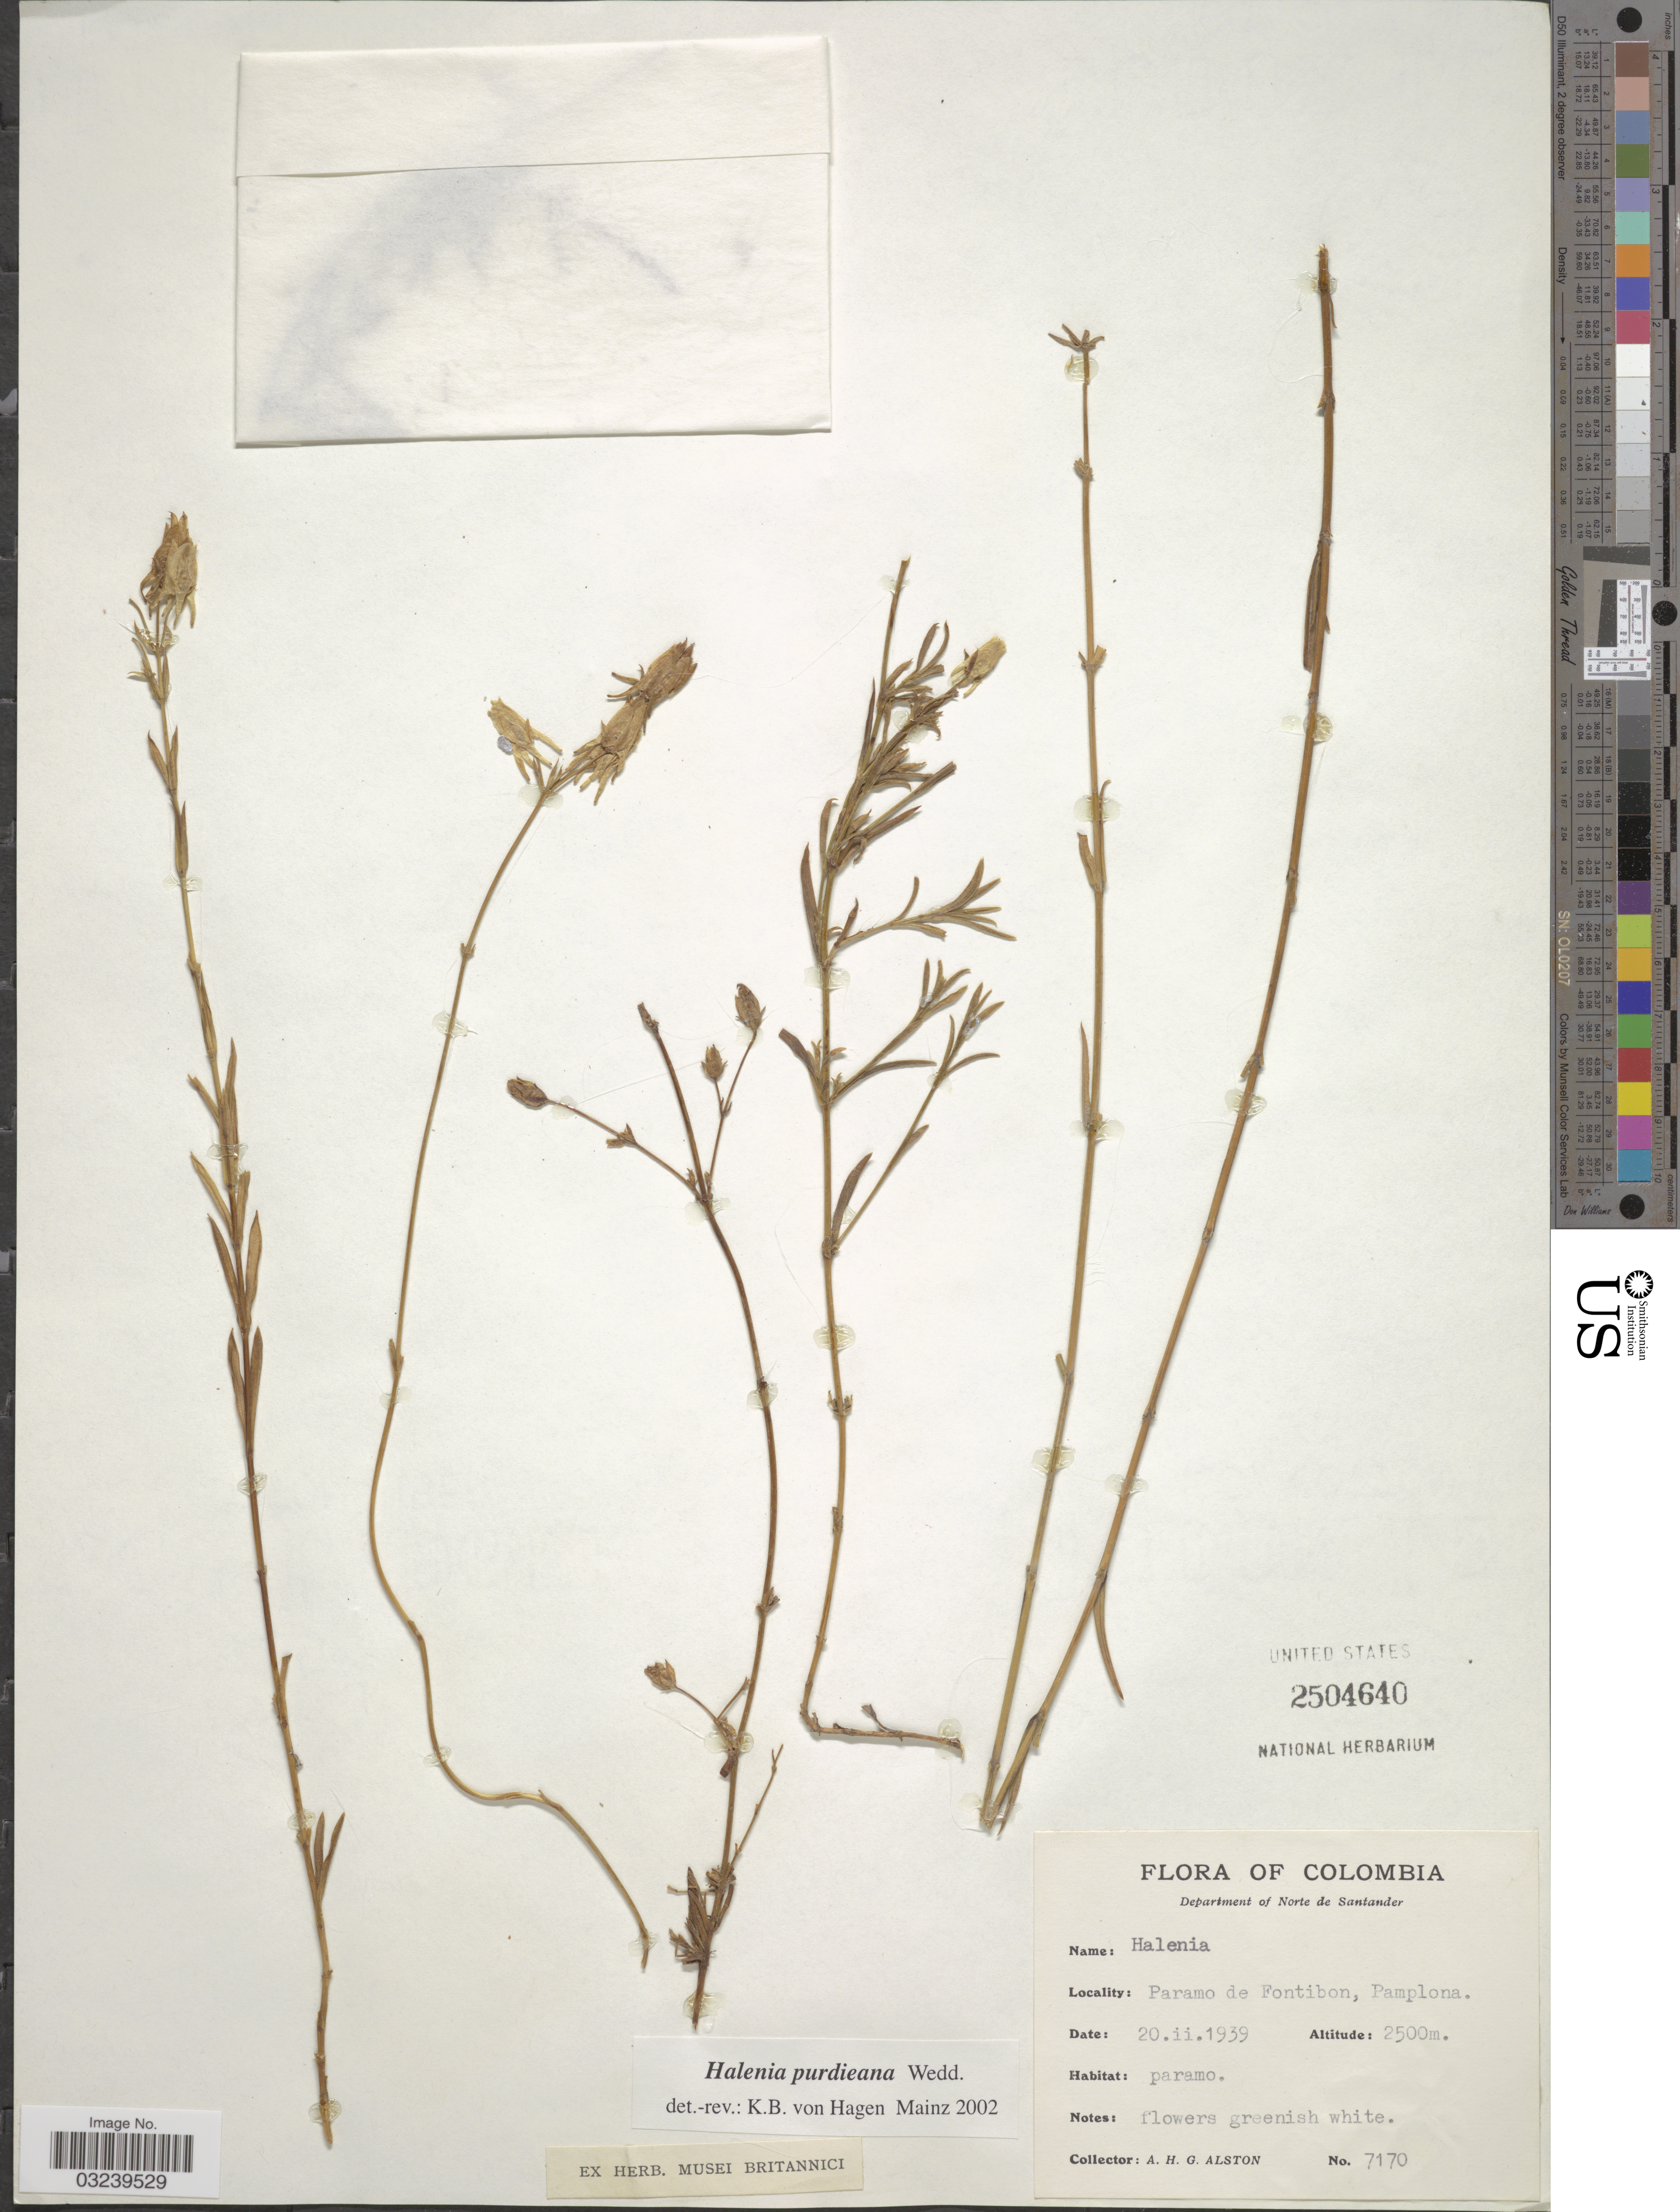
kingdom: Plantae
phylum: Tracheophyta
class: Magnoliopsida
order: Gentianales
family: Gentianaceae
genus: Halenia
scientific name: Halenia purdieana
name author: Wedd.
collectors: A. H. Alston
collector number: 7170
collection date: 1939-02-20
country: Colombia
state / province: Norte de Santander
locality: Department of Norte de Santander, Paramo de Fontibon, Pamplona.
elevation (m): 2500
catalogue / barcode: US 2504640